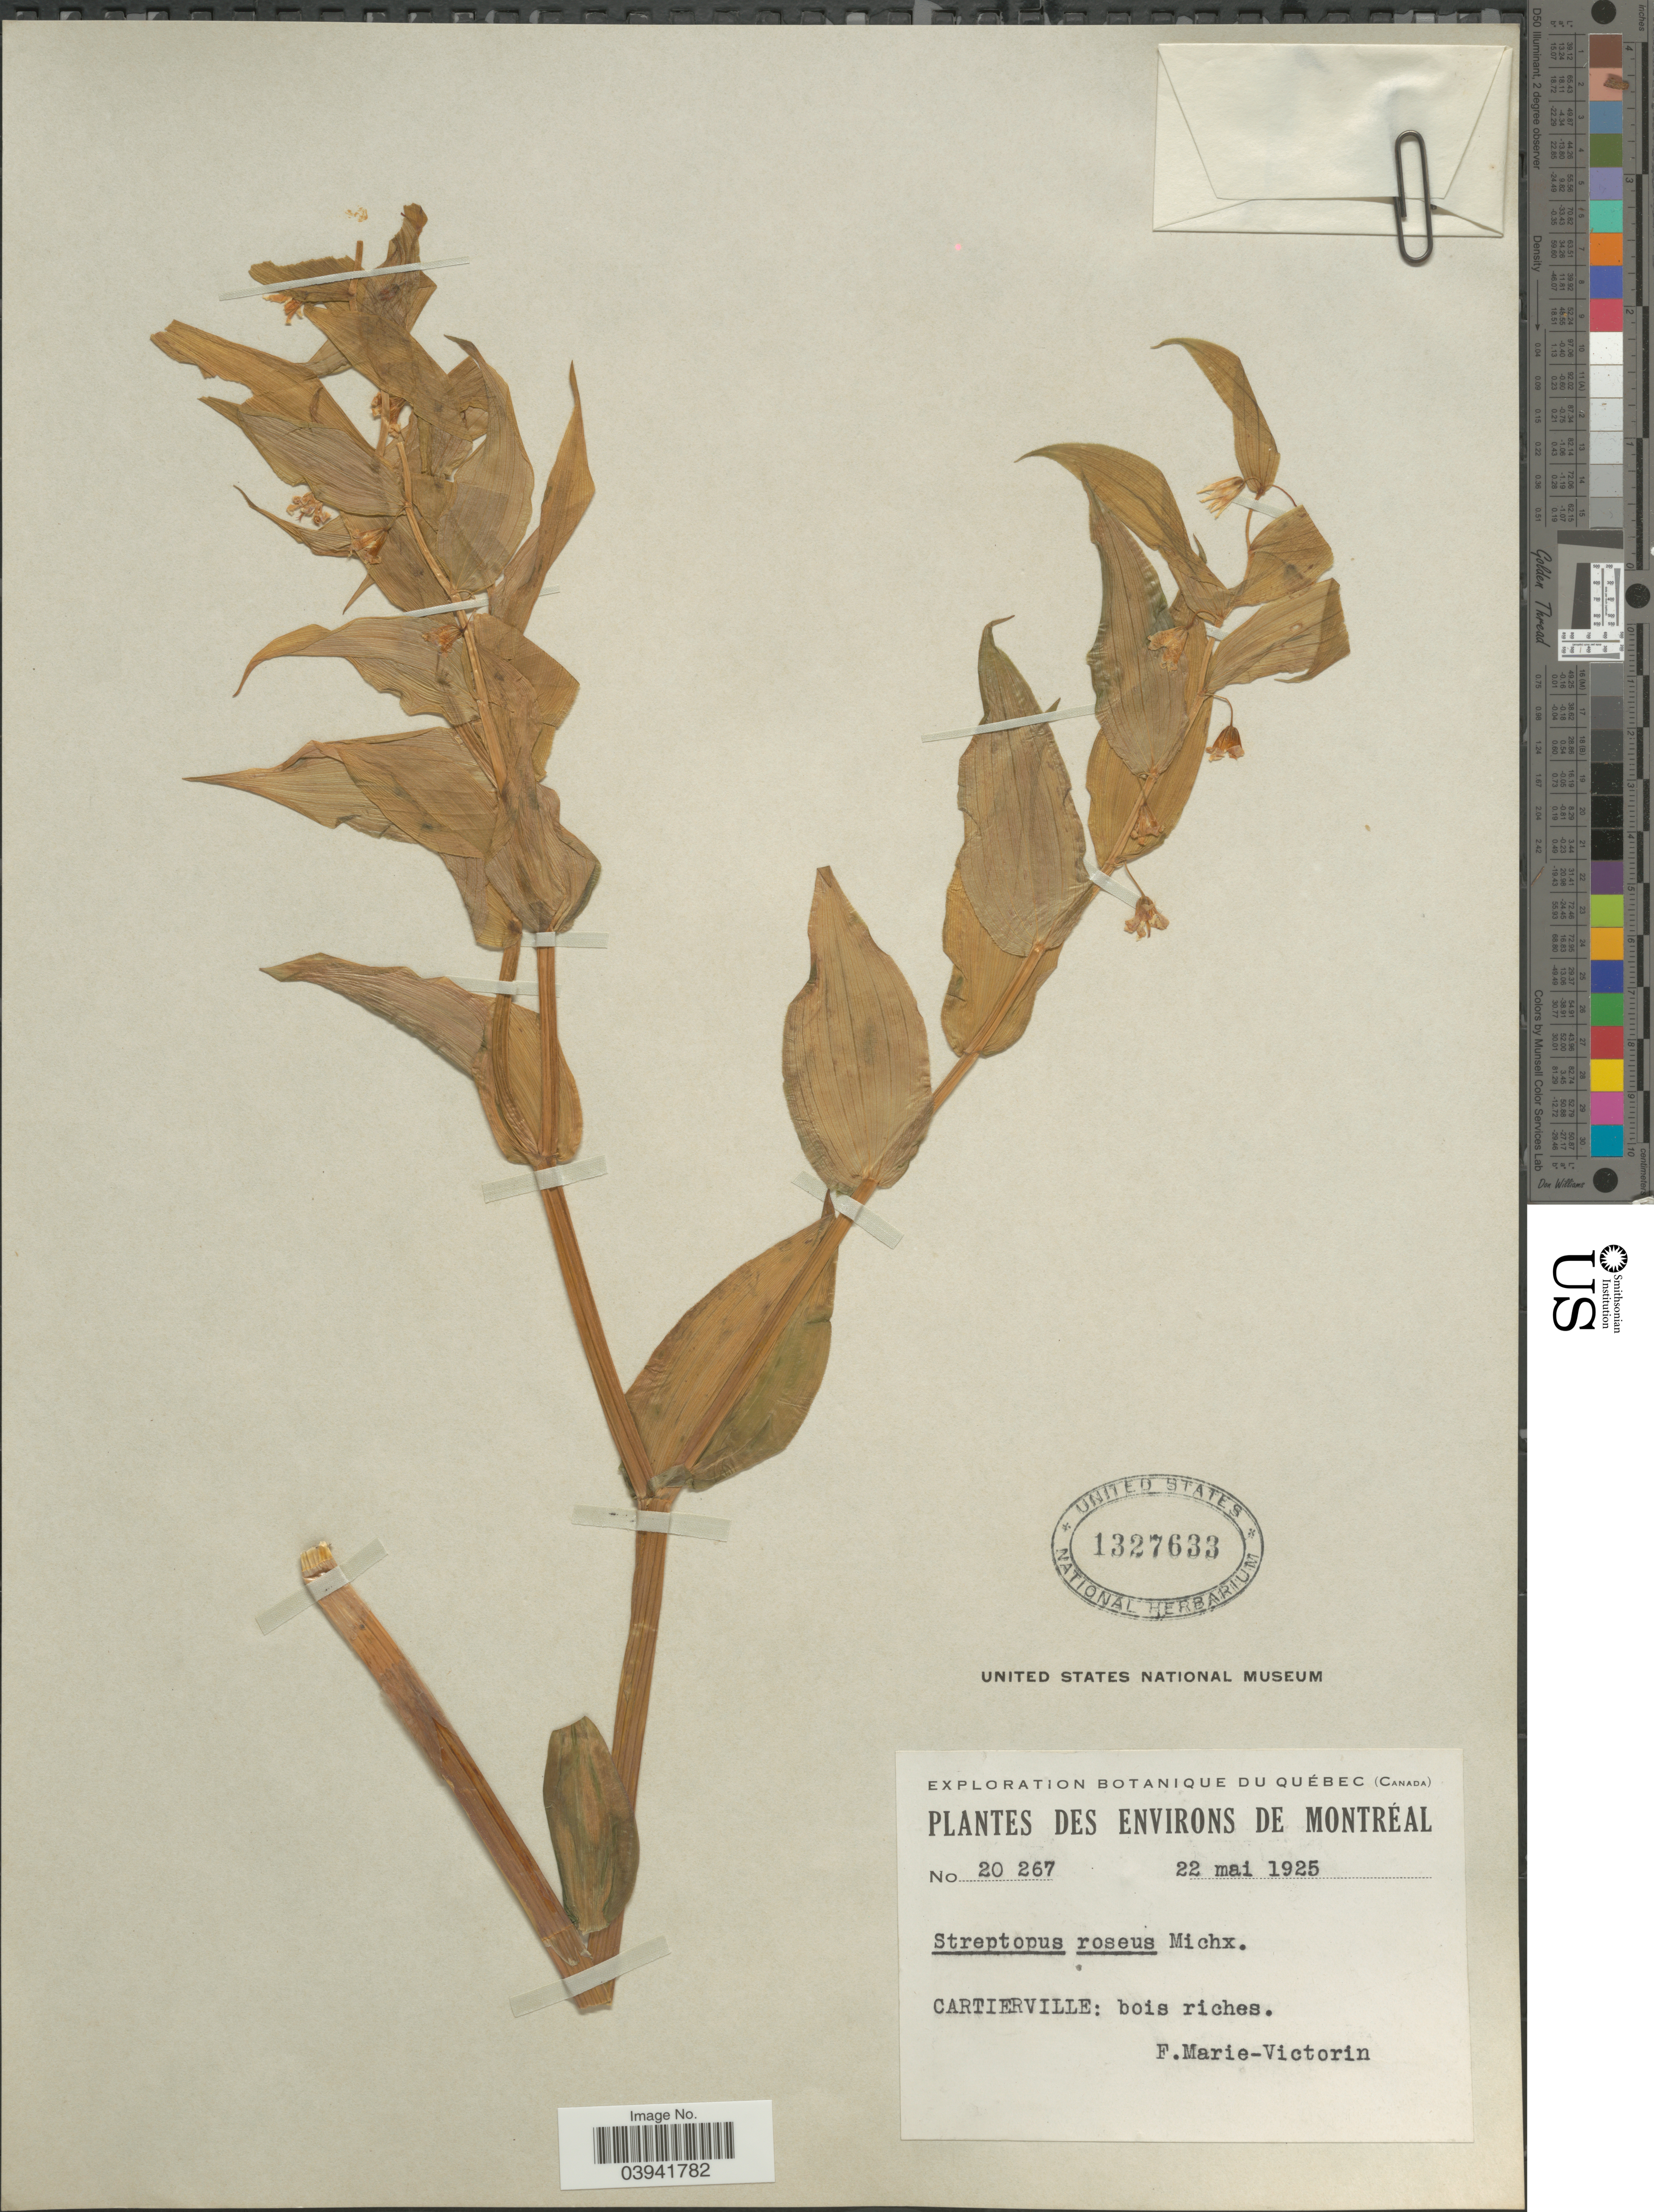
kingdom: Plantae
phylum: Tracheophyta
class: Liliopsida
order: Liliales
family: Liliaceae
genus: Streptopus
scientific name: Streptopus roseus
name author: Michx.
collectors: F. Marie-Victorin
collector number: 20267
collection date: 1925-05-22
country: Canada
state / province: Quebec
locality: Environs de Montréal. Cartierville.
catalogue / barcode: US 1327633